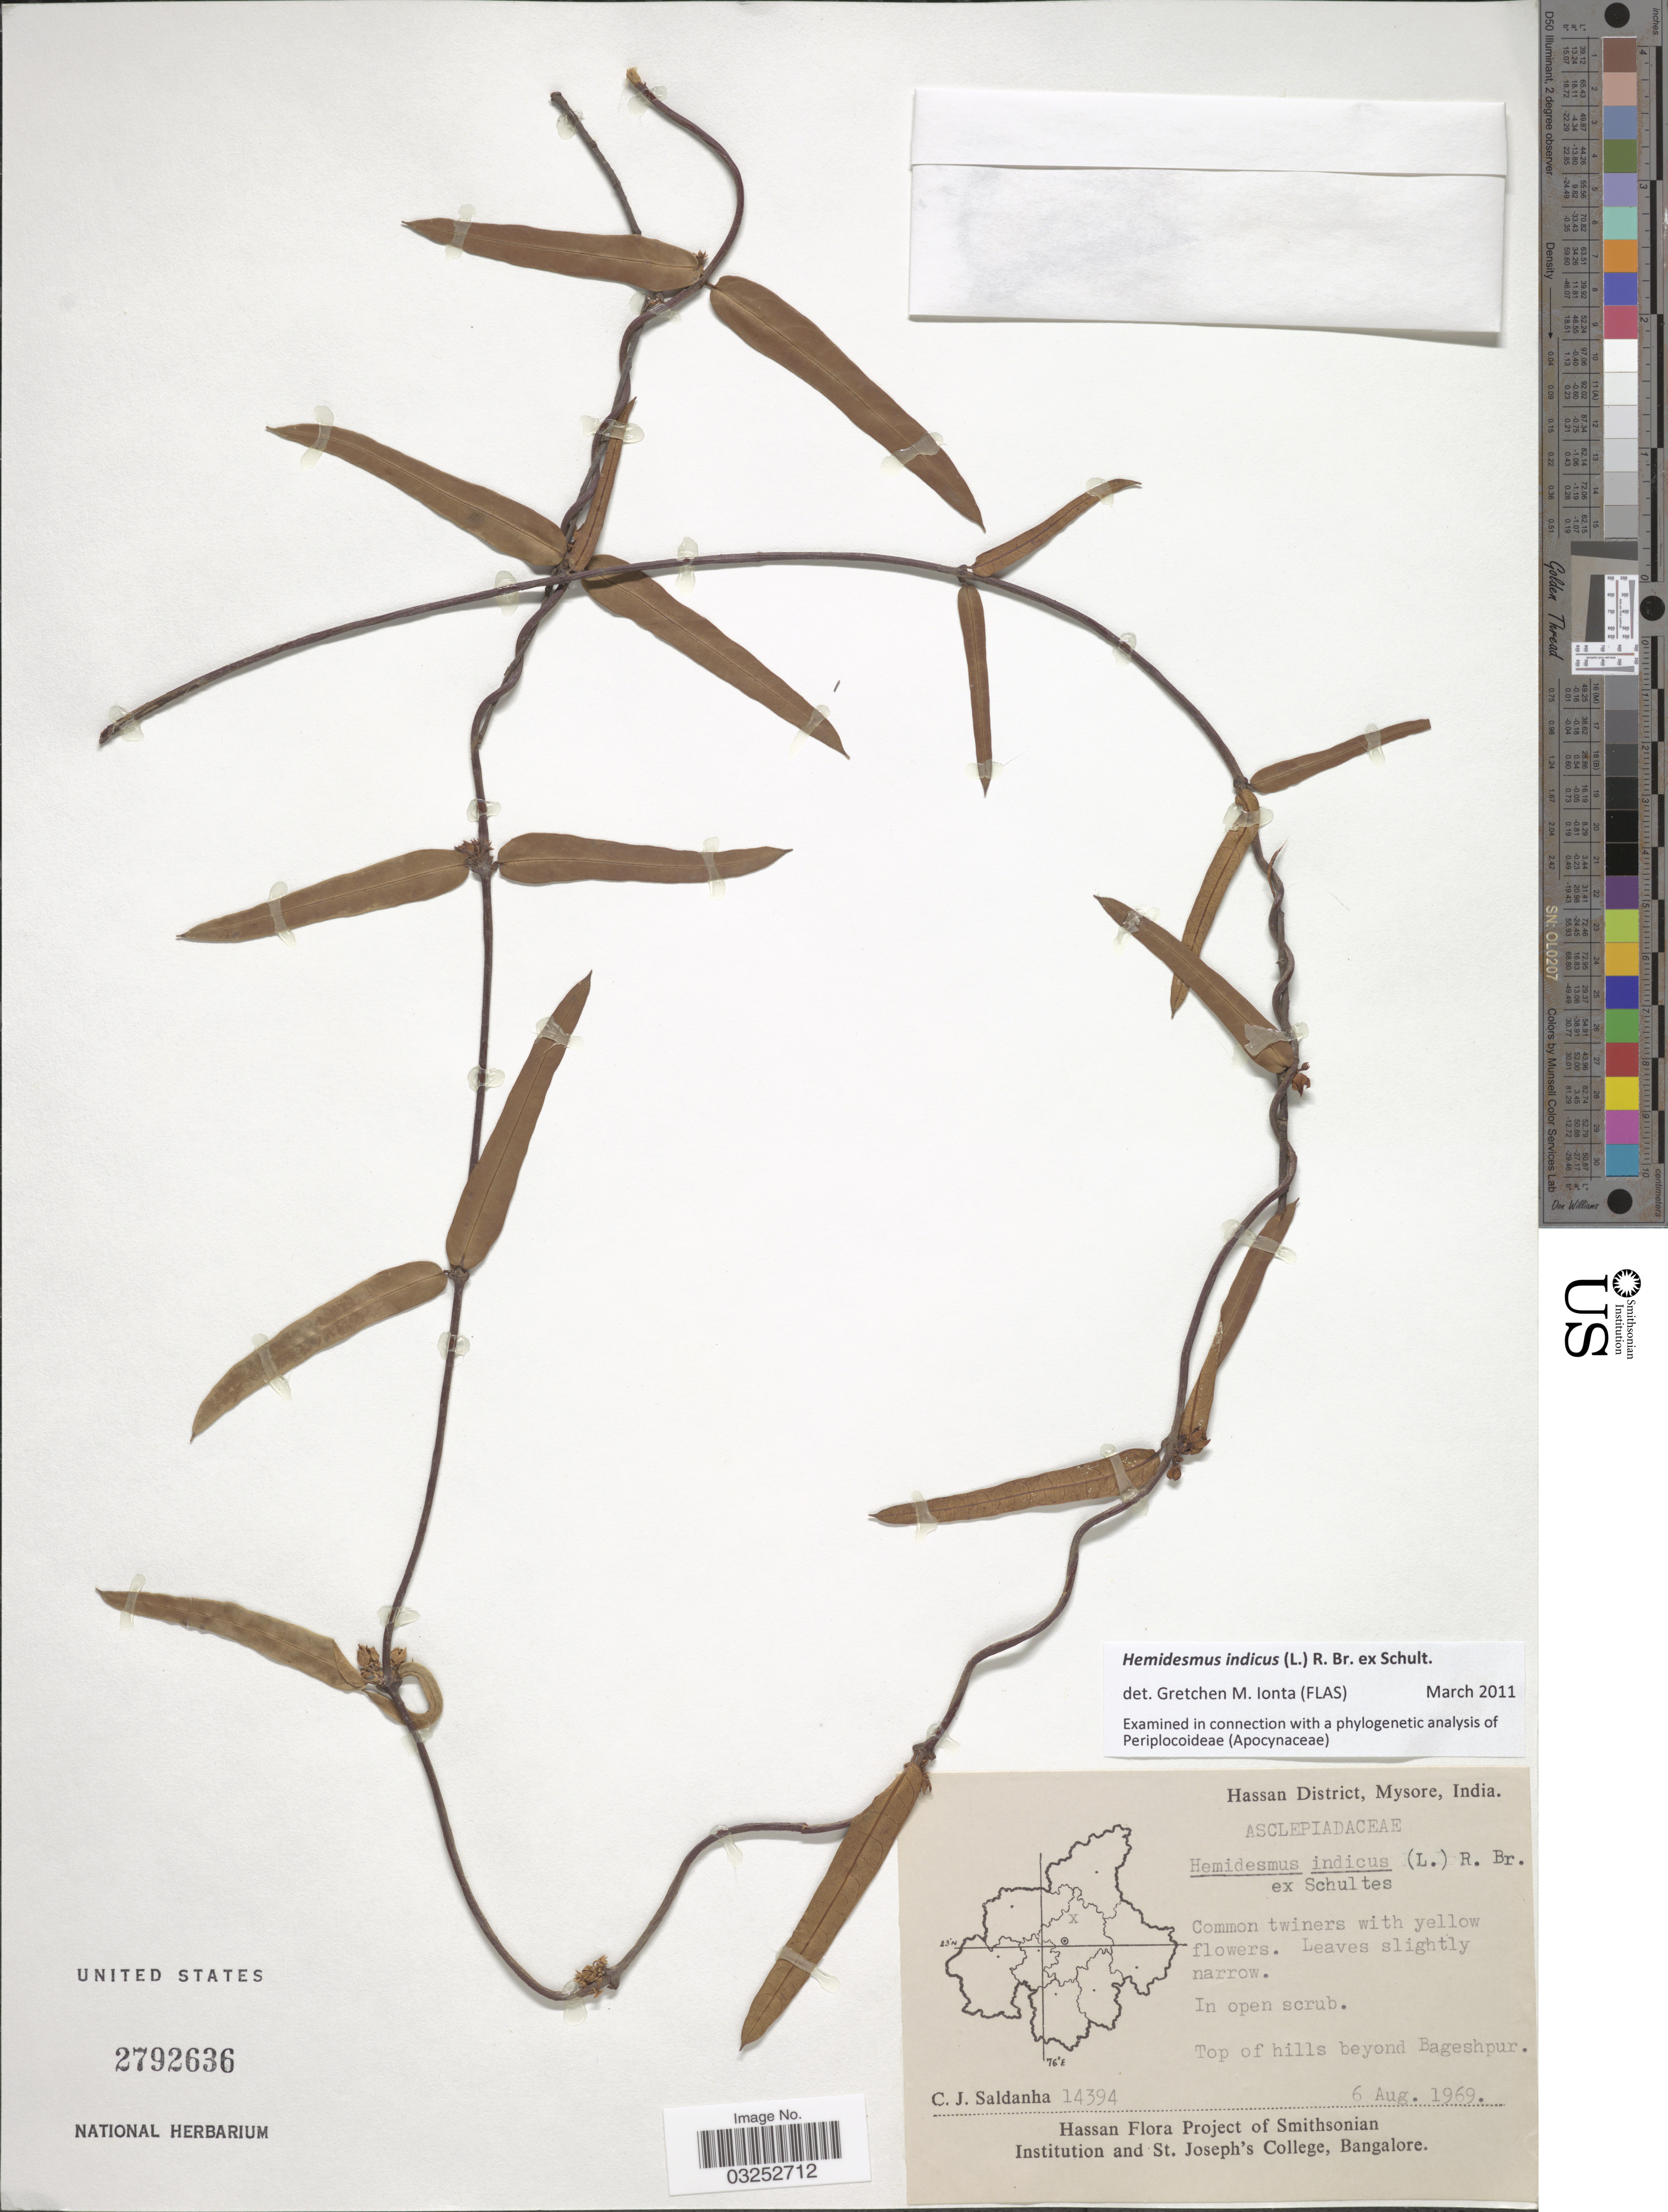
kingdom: Plantae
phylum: Tracheophyta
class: Magnoliopsida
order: Gentianales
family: Apocynaceae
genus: Hemidesmus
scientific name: Hemidesmus indicus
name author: (L.) R. Br. ex Schult.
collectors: C. J. Saldanha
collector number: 14394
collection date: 1969-08-06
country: India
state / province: Karnataka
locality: Hassan District, Mysore, India, Top of hills beyond Bageshpur.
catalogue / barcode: US 2792636